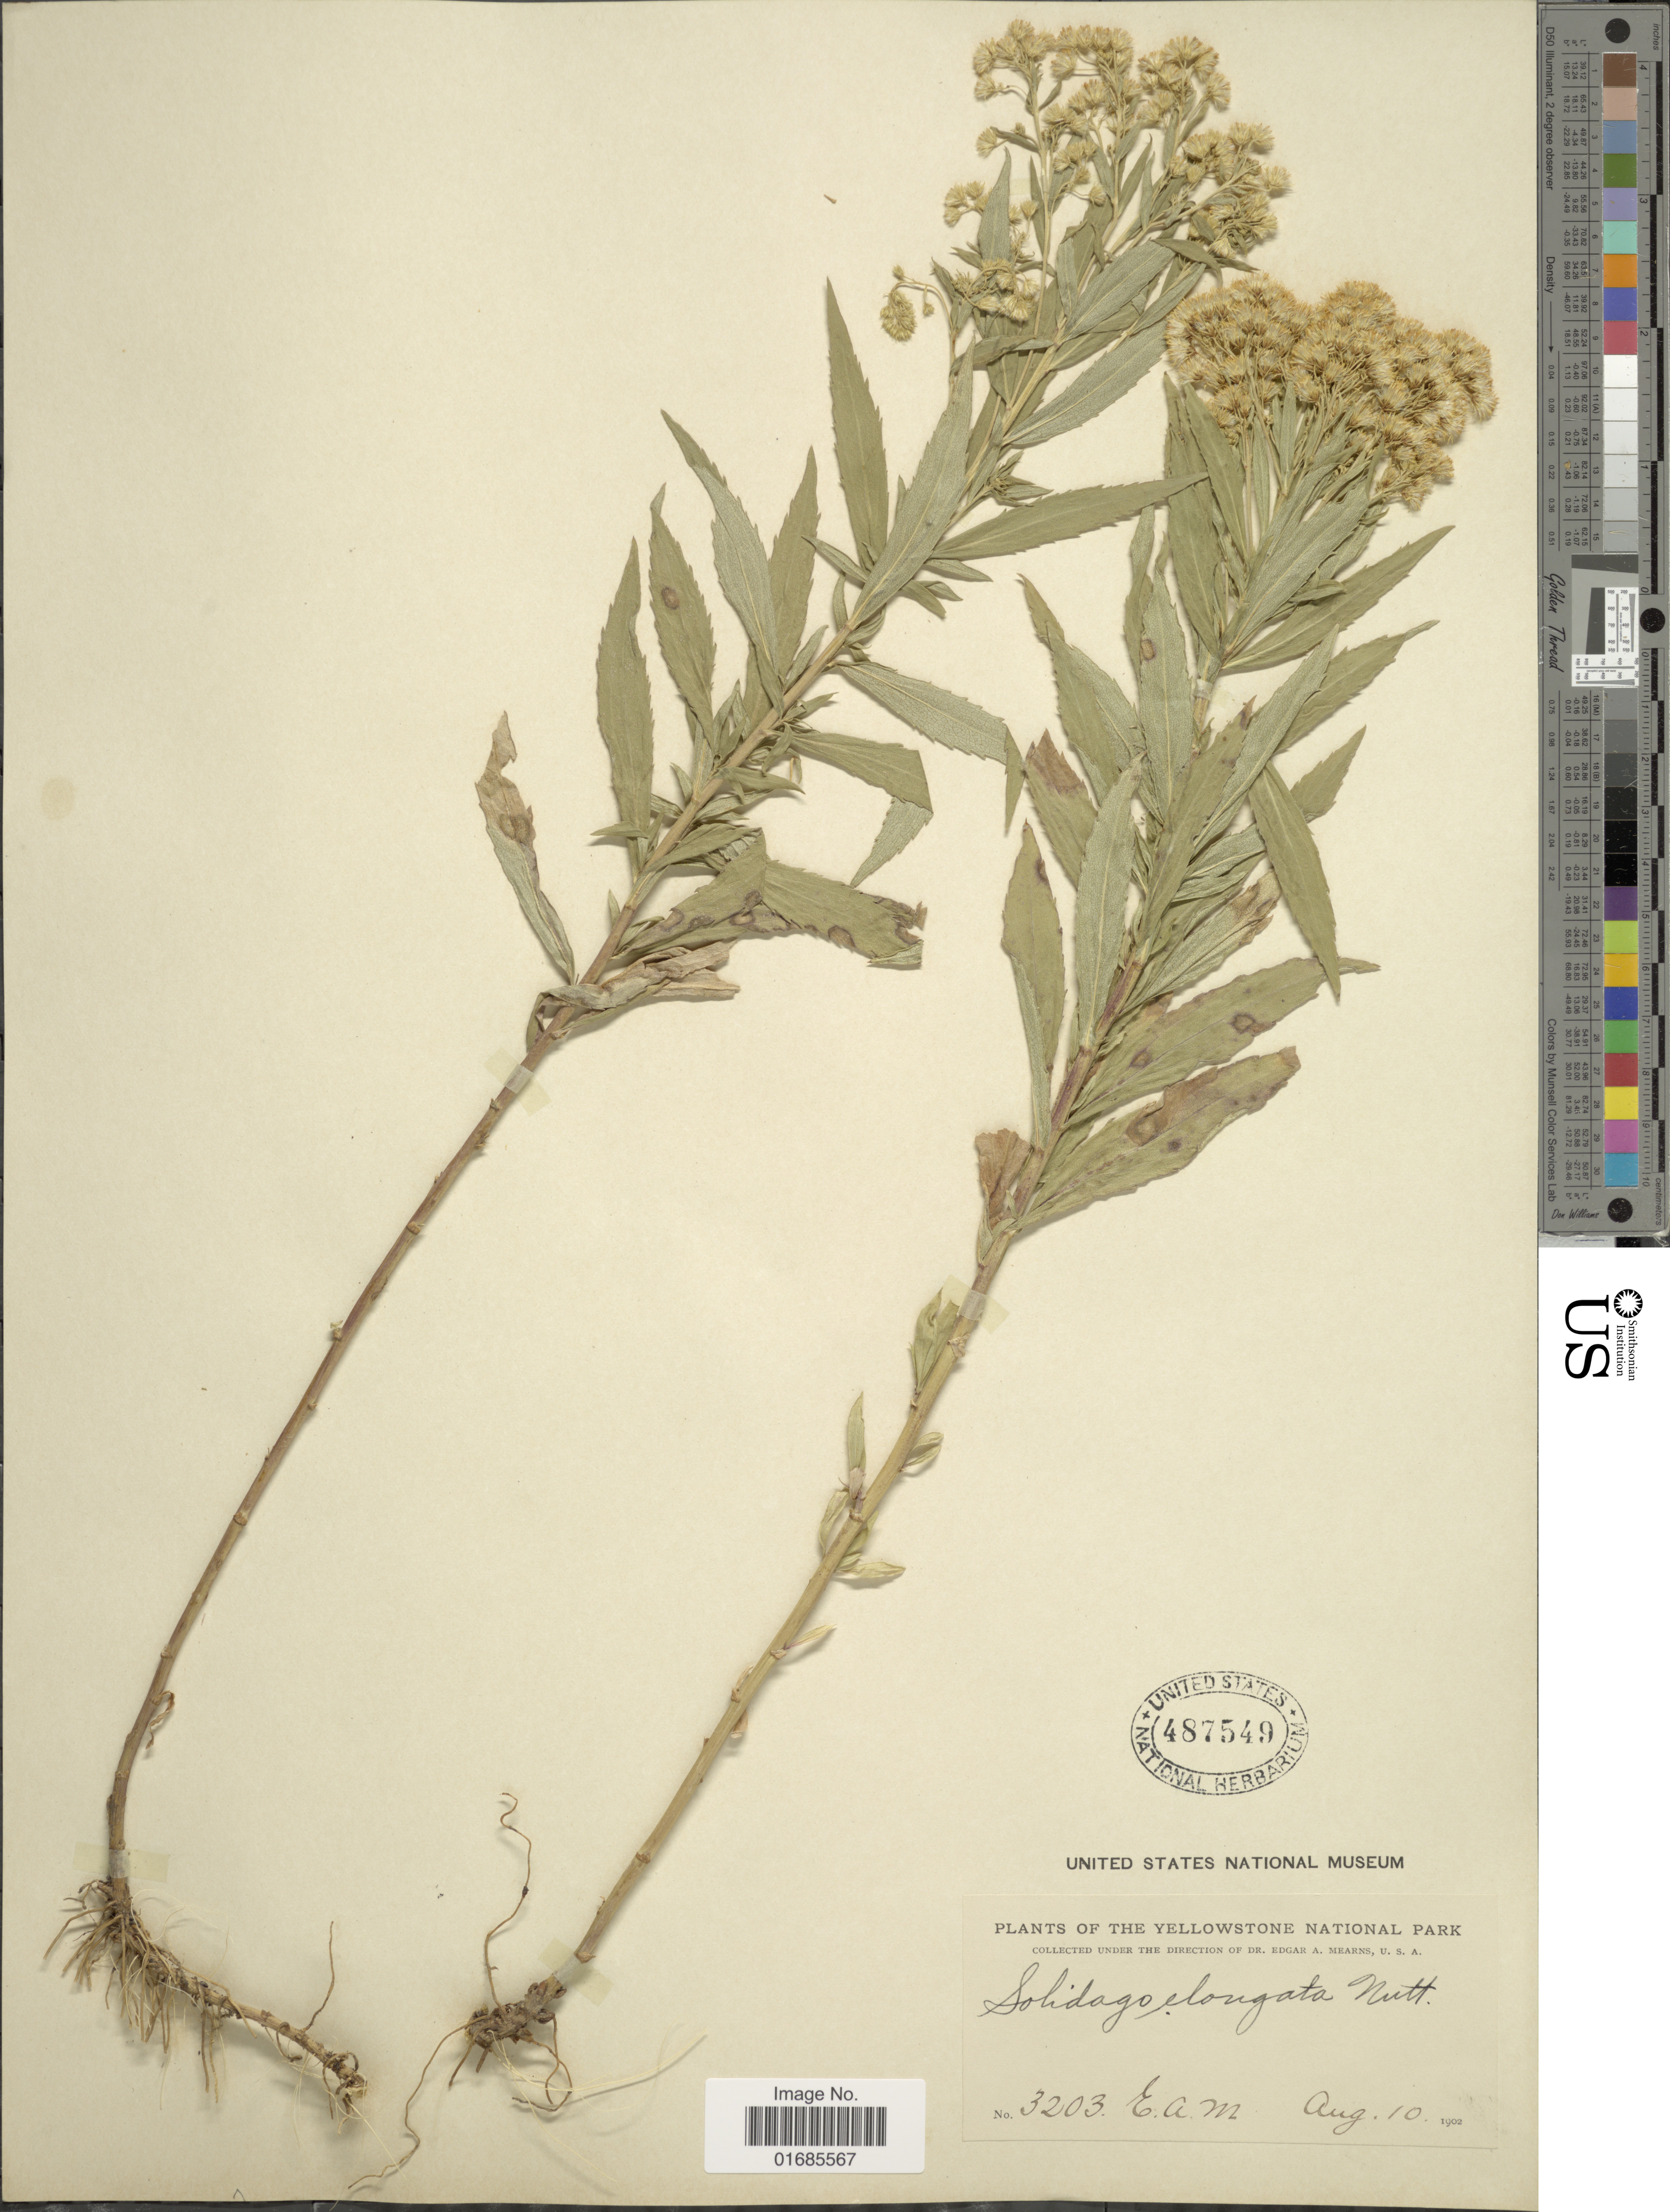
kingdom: Plantae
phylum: Tracheophyta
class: Magnoliopsida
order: Asterales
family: Asteraceae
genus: Solidago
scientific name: Solidago canadensis var. salebrosa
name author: (Piper) M.E. Jones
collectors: E. A. Mearns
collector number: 3203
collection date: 1902-08-10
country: United States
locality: Yellowstone National Park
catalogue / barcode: US 487549